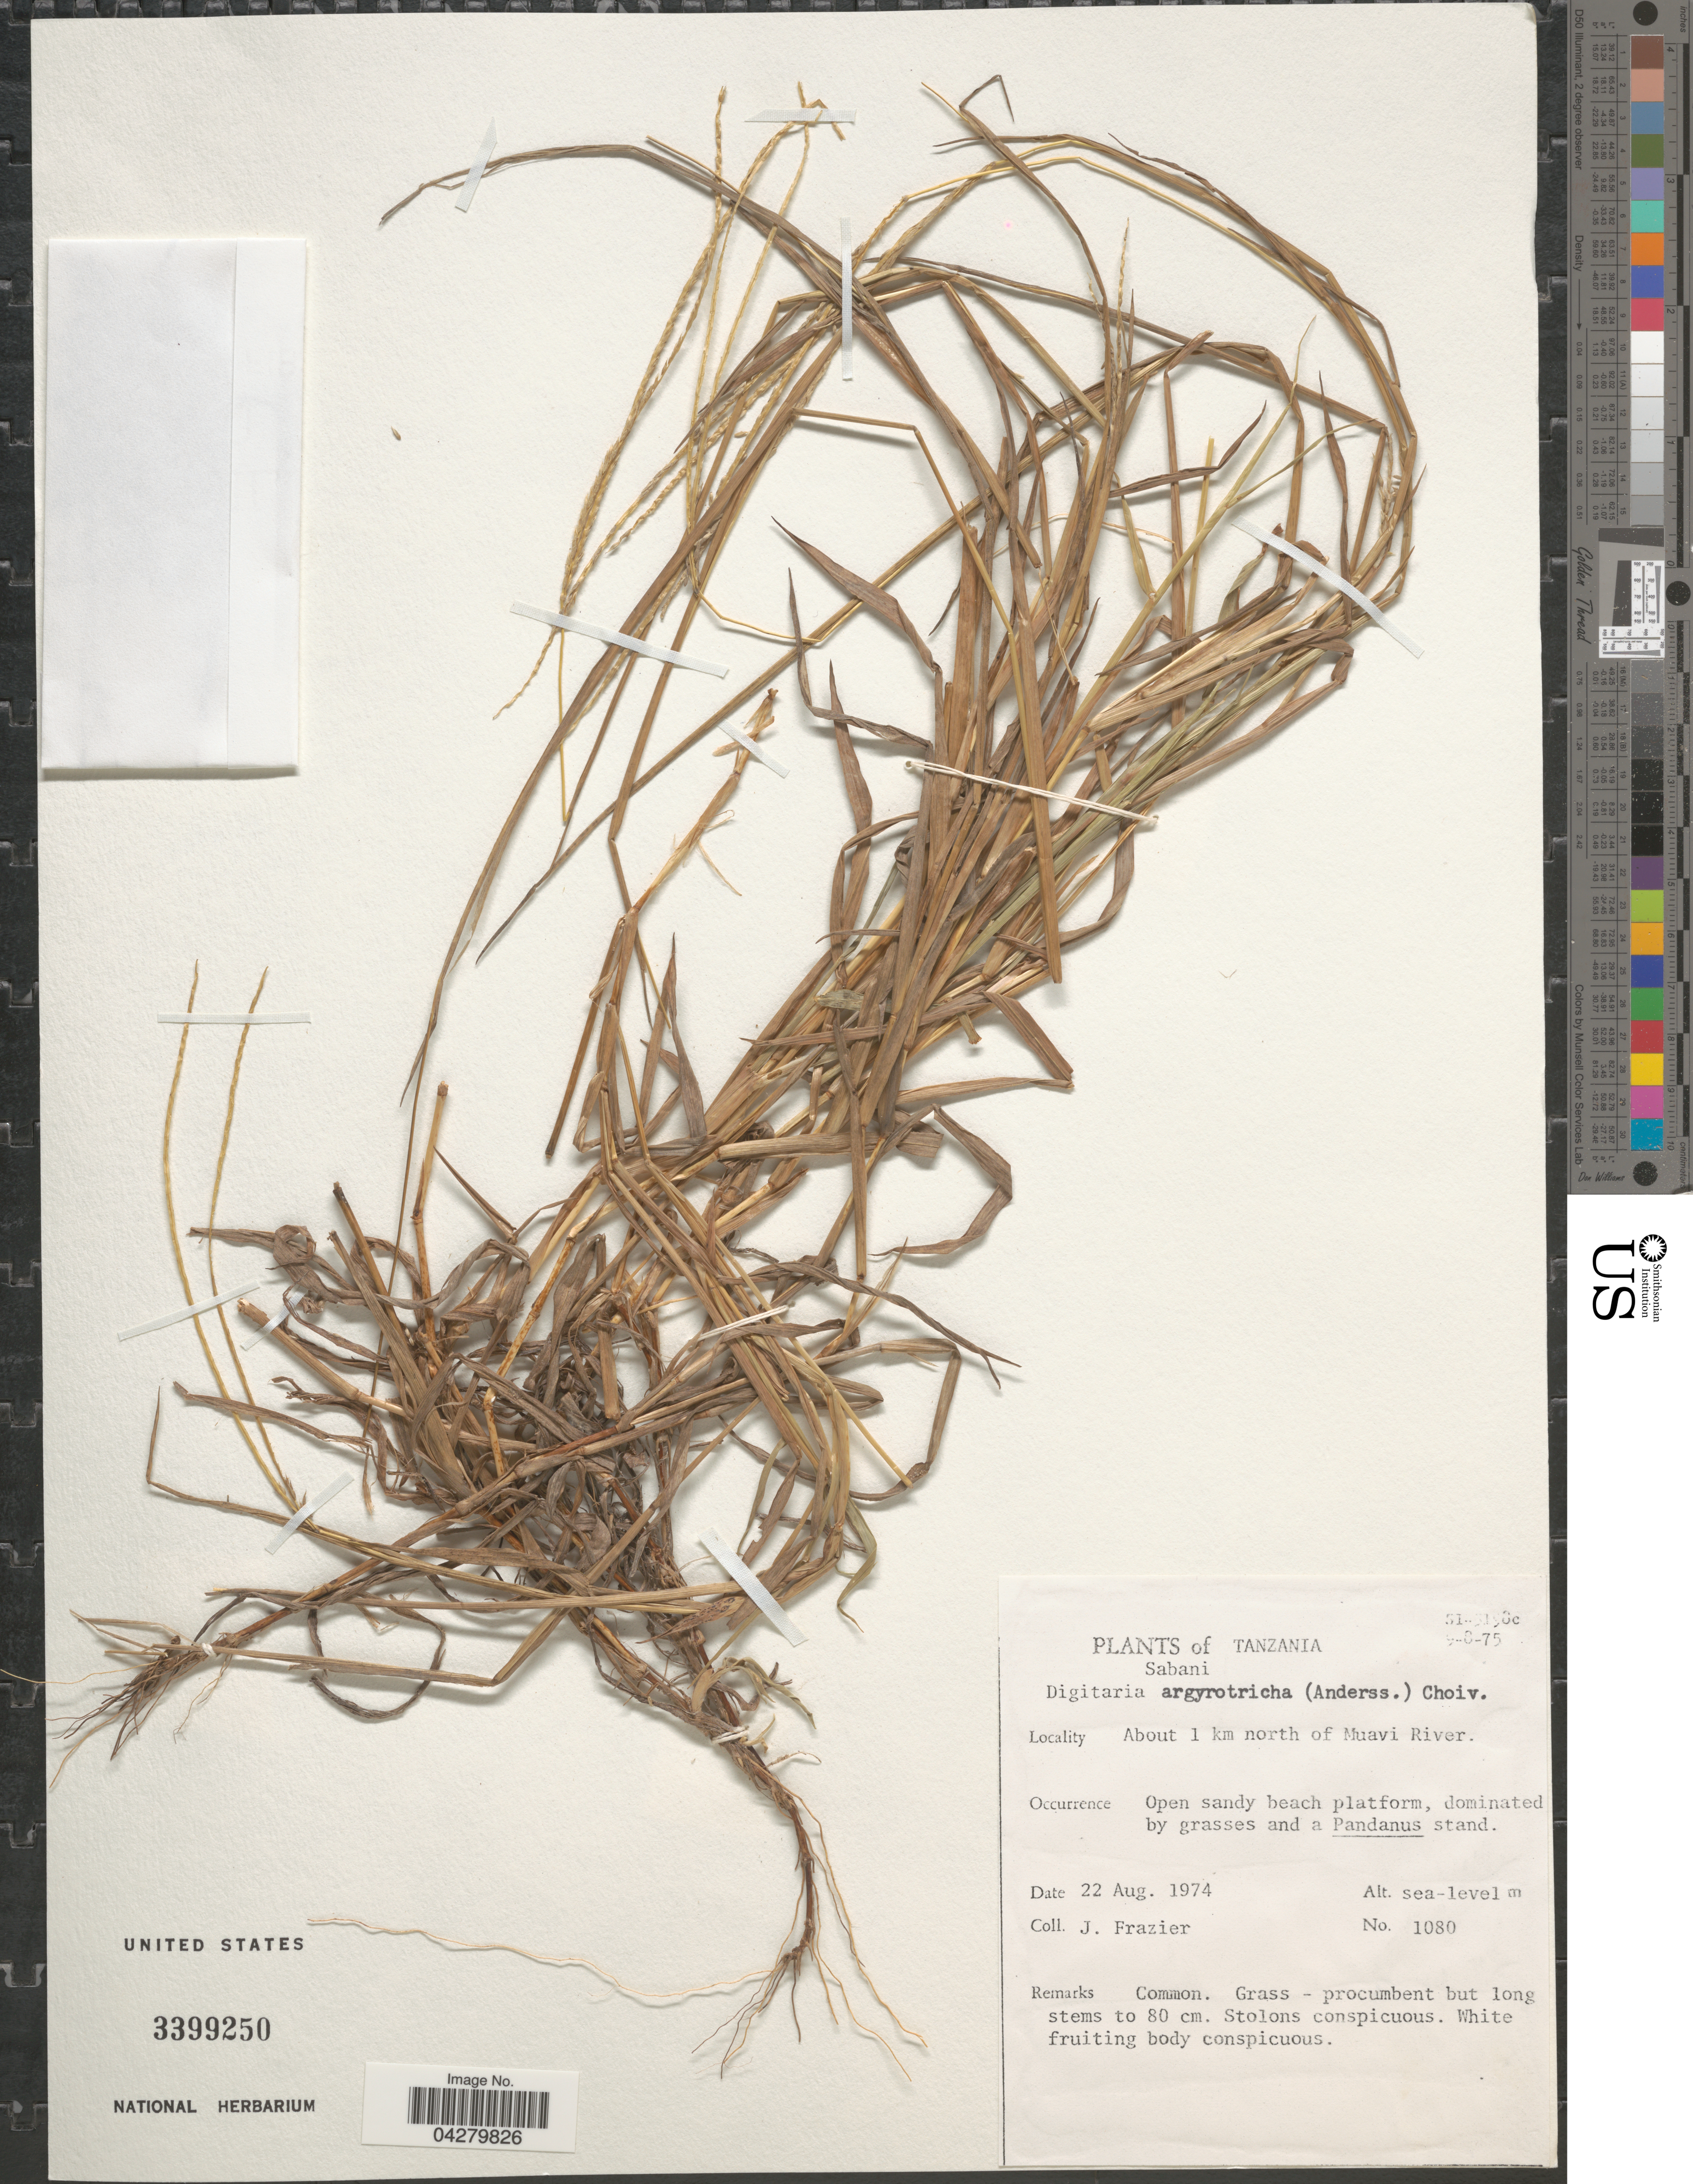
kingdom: Plantae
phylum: Tracheophyta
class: Liliopsida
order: Poales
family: Poaceae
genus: Digitaria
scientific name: Digitaria argyrograpta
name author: (Nees) Stapf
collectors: J. Frazier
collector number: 1080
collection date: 1974-08-22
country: Tanzania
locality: Sabani. About 1 km north of Muavi River.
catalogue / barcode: US 3399250